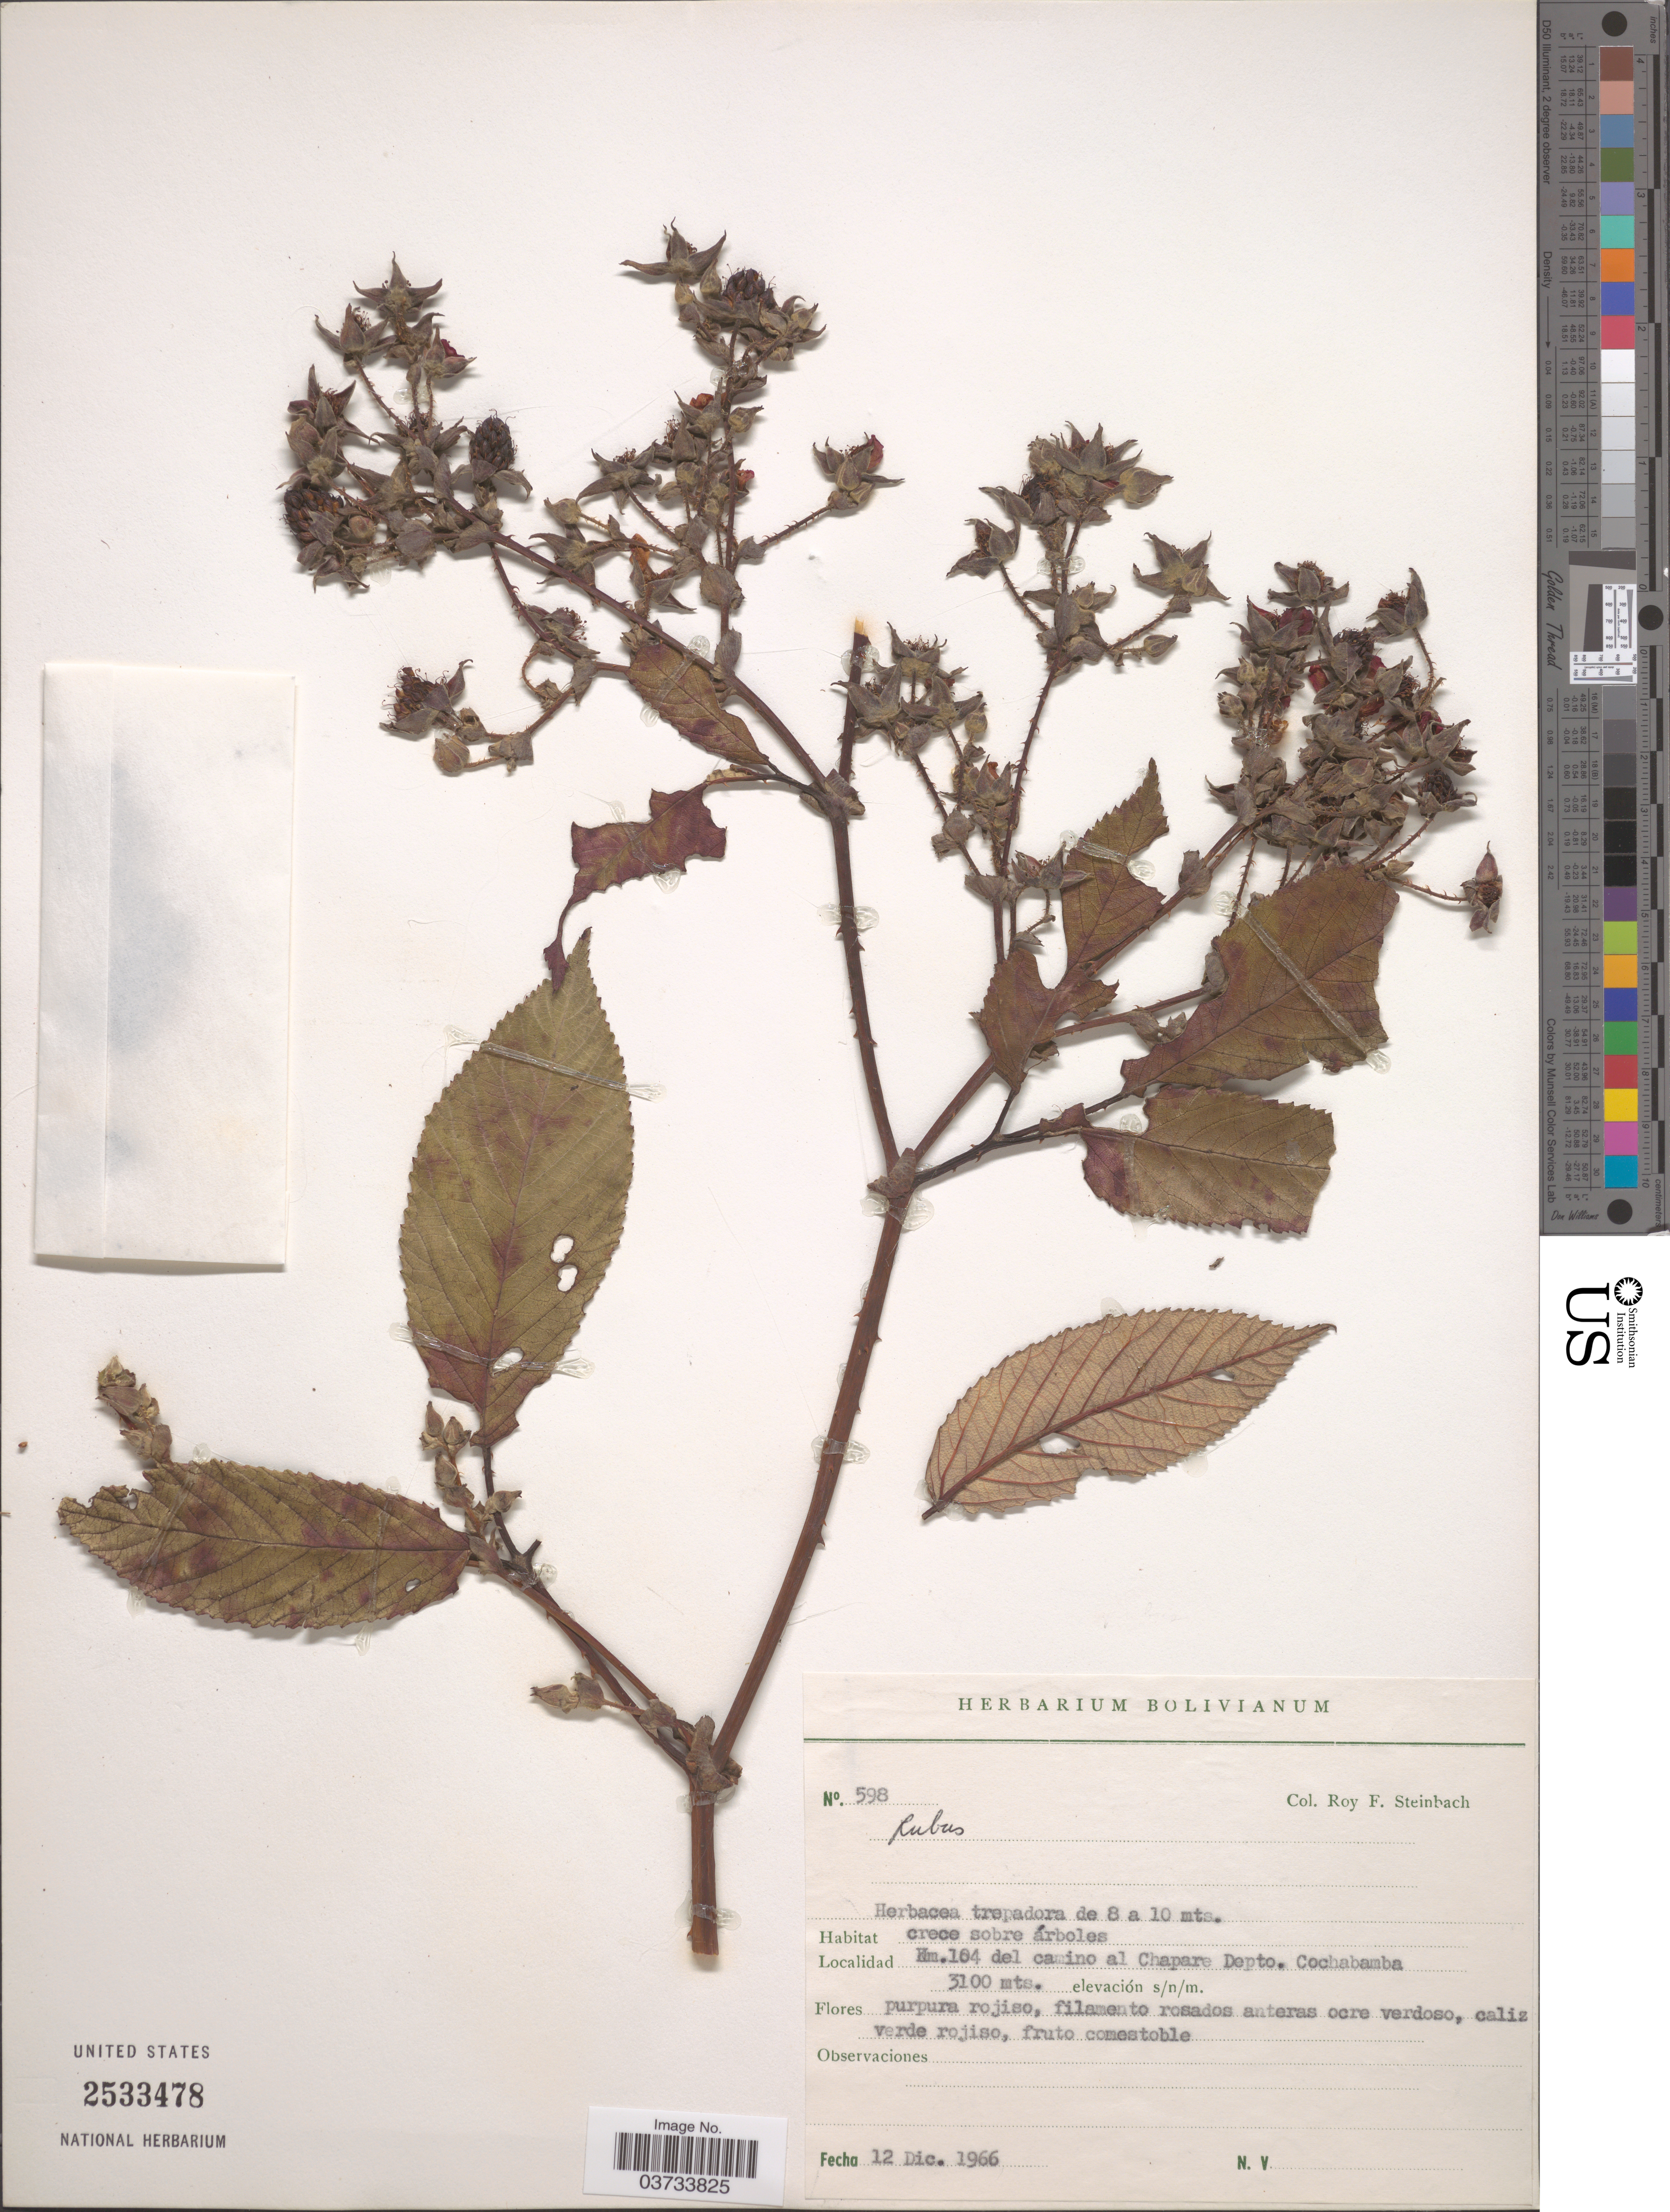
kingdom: Plantae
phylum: Tracheophyta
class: Magnoliopsida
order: Rosales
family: Rosaceae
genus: Rubus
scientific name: Rubus sp.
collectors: R. F. Steinbach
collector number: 598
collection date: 1966-12-12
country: Bolivia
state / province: Cochabamba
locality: Km. 104 del camino al Chapare Depto. Cochabamba.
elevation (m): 3100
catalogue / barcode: US 2533478